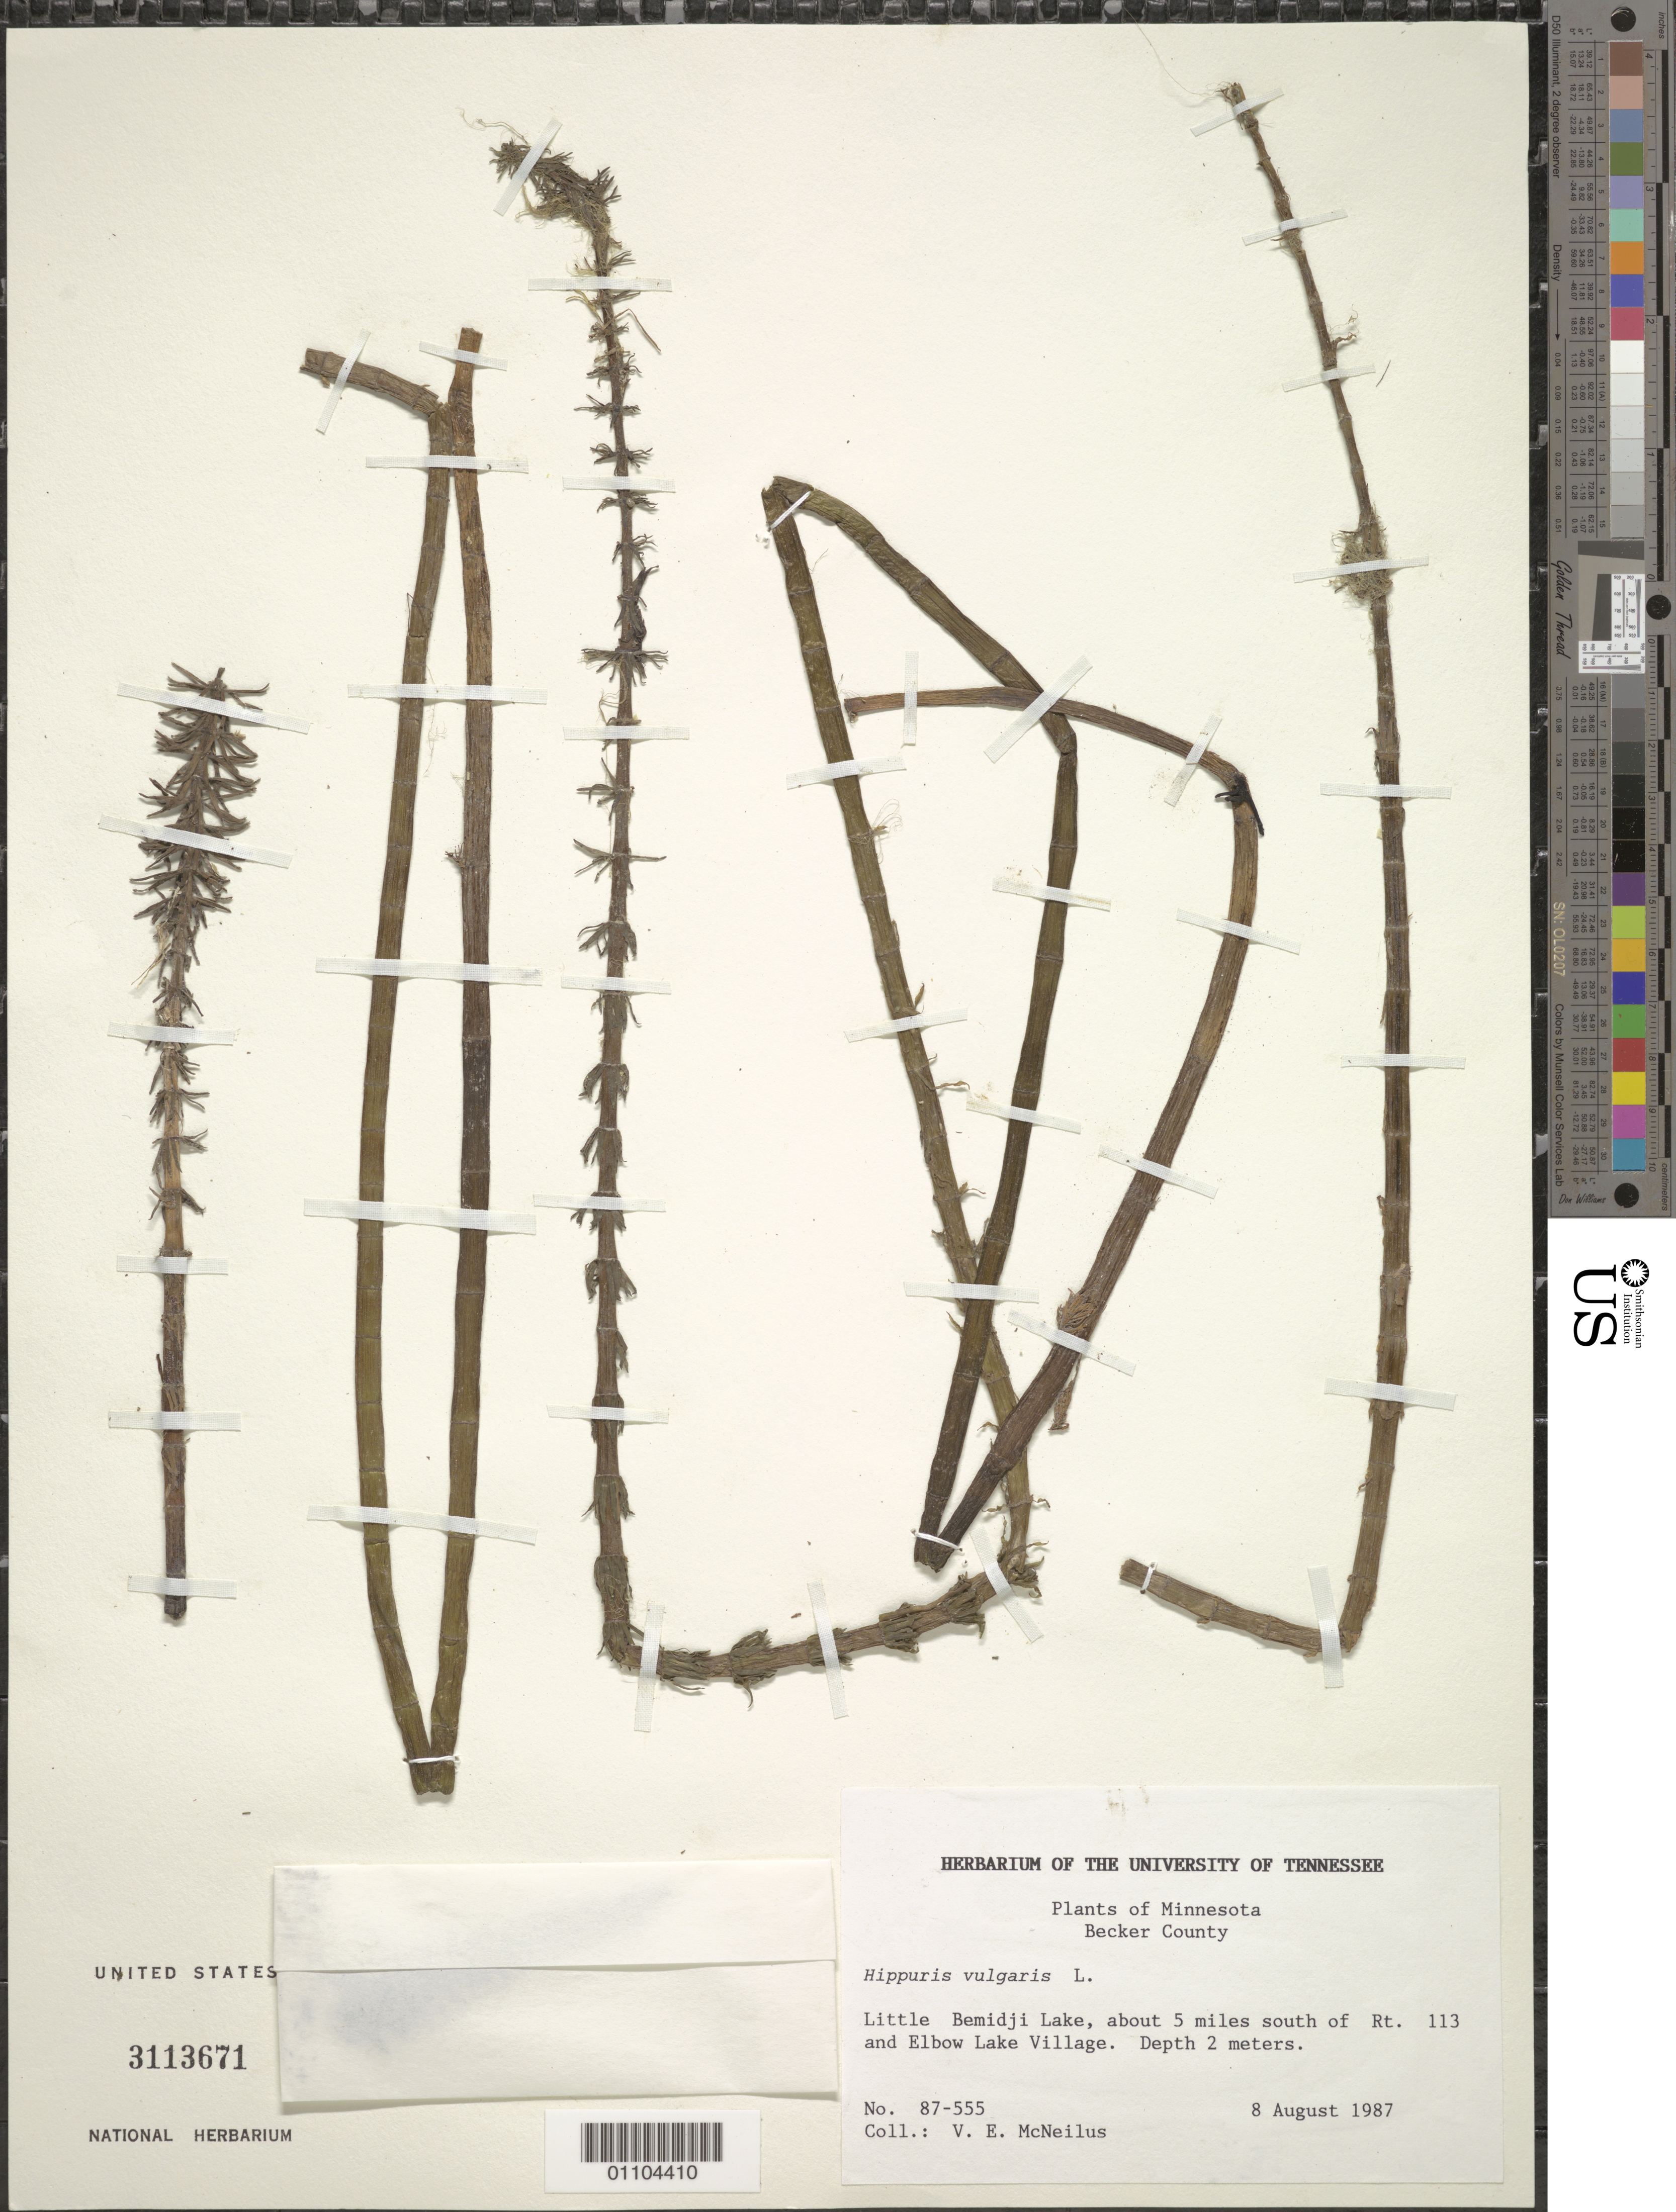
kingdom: Plantae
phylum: Tracheophyta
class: Magnoliopsida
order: Lamiales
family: Plantaginaceae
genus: Hippuris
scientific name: Hippuris vulgaris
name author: L.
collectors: V. McNeilus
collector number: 87-555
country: United States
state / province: Minnesota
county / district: Becker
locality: Little Bemidji Lake, S of Rt. 113 and Elbow Lake Village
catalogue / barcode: US 3113671